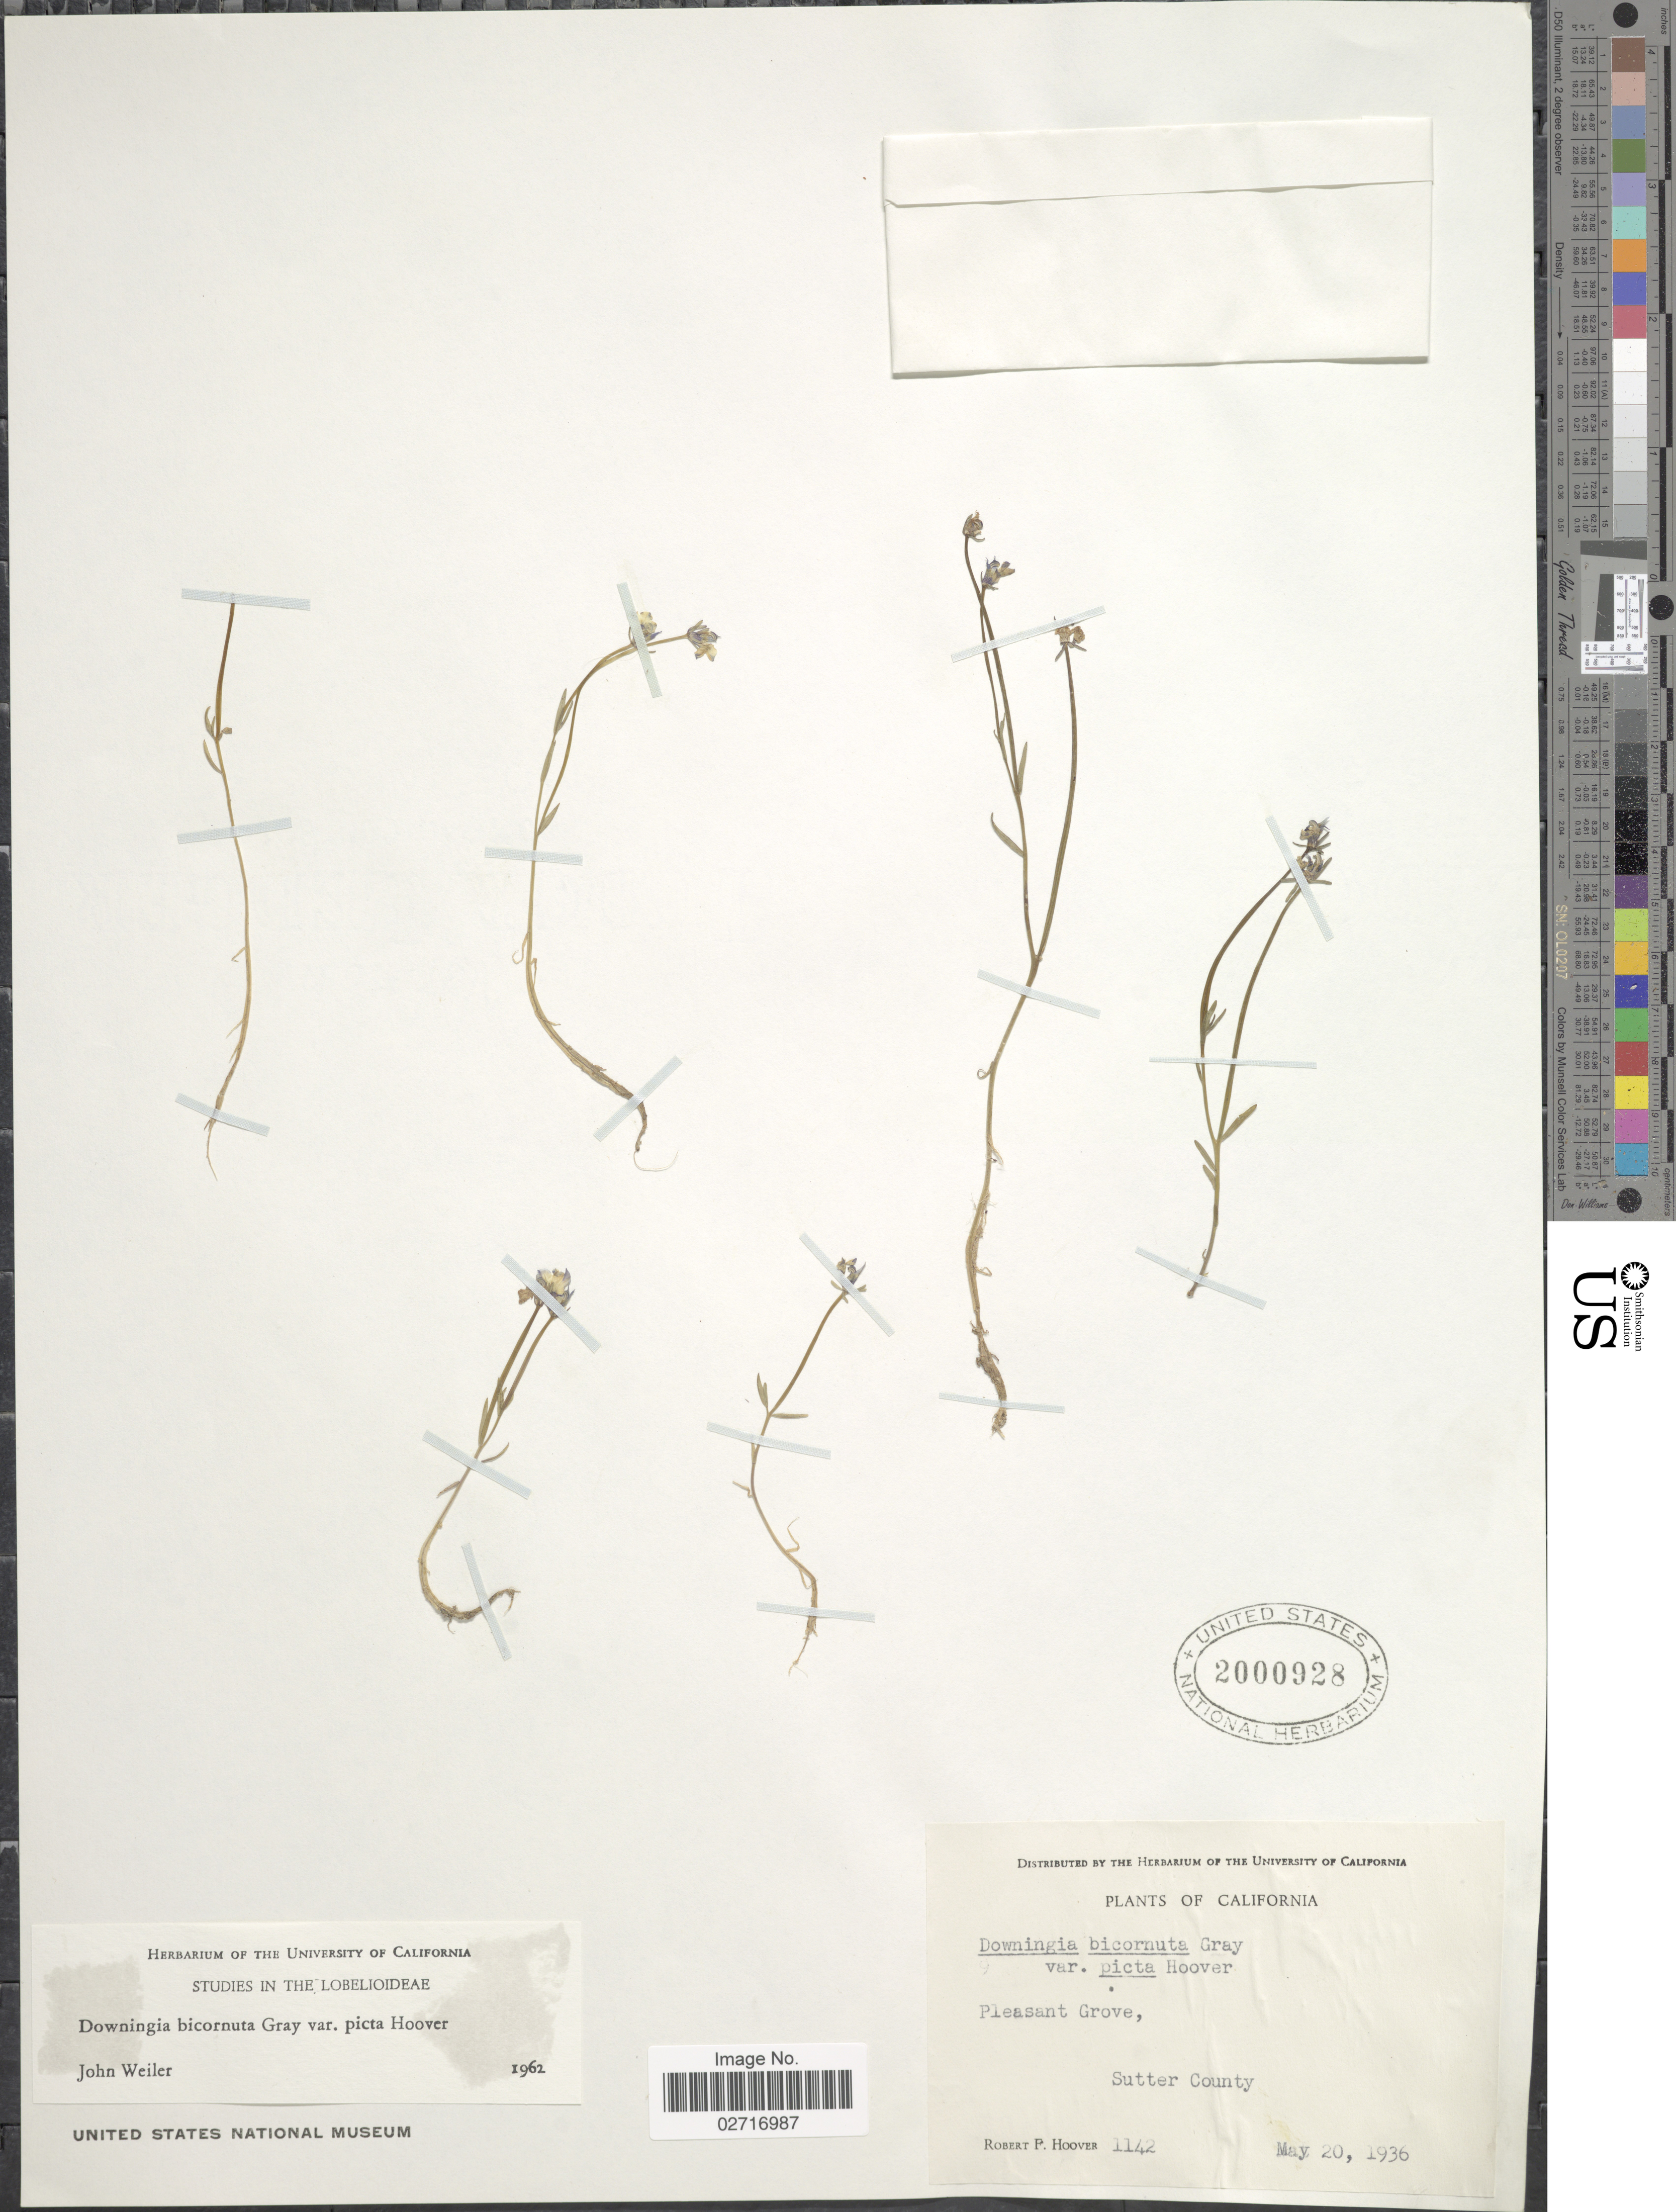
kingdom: Plantae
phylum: Tracheophyta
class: Magnoliopsida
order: Asterales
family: Campanulaceae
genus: Downingia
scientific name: Downingia bicornuta var. picta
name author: Hoover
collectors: R. F. Hoover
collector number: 1142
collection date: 1936-05-20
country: United States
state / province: California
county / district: Sutter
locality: Pleasant Grove, Sutter County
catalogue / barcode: US 2000928